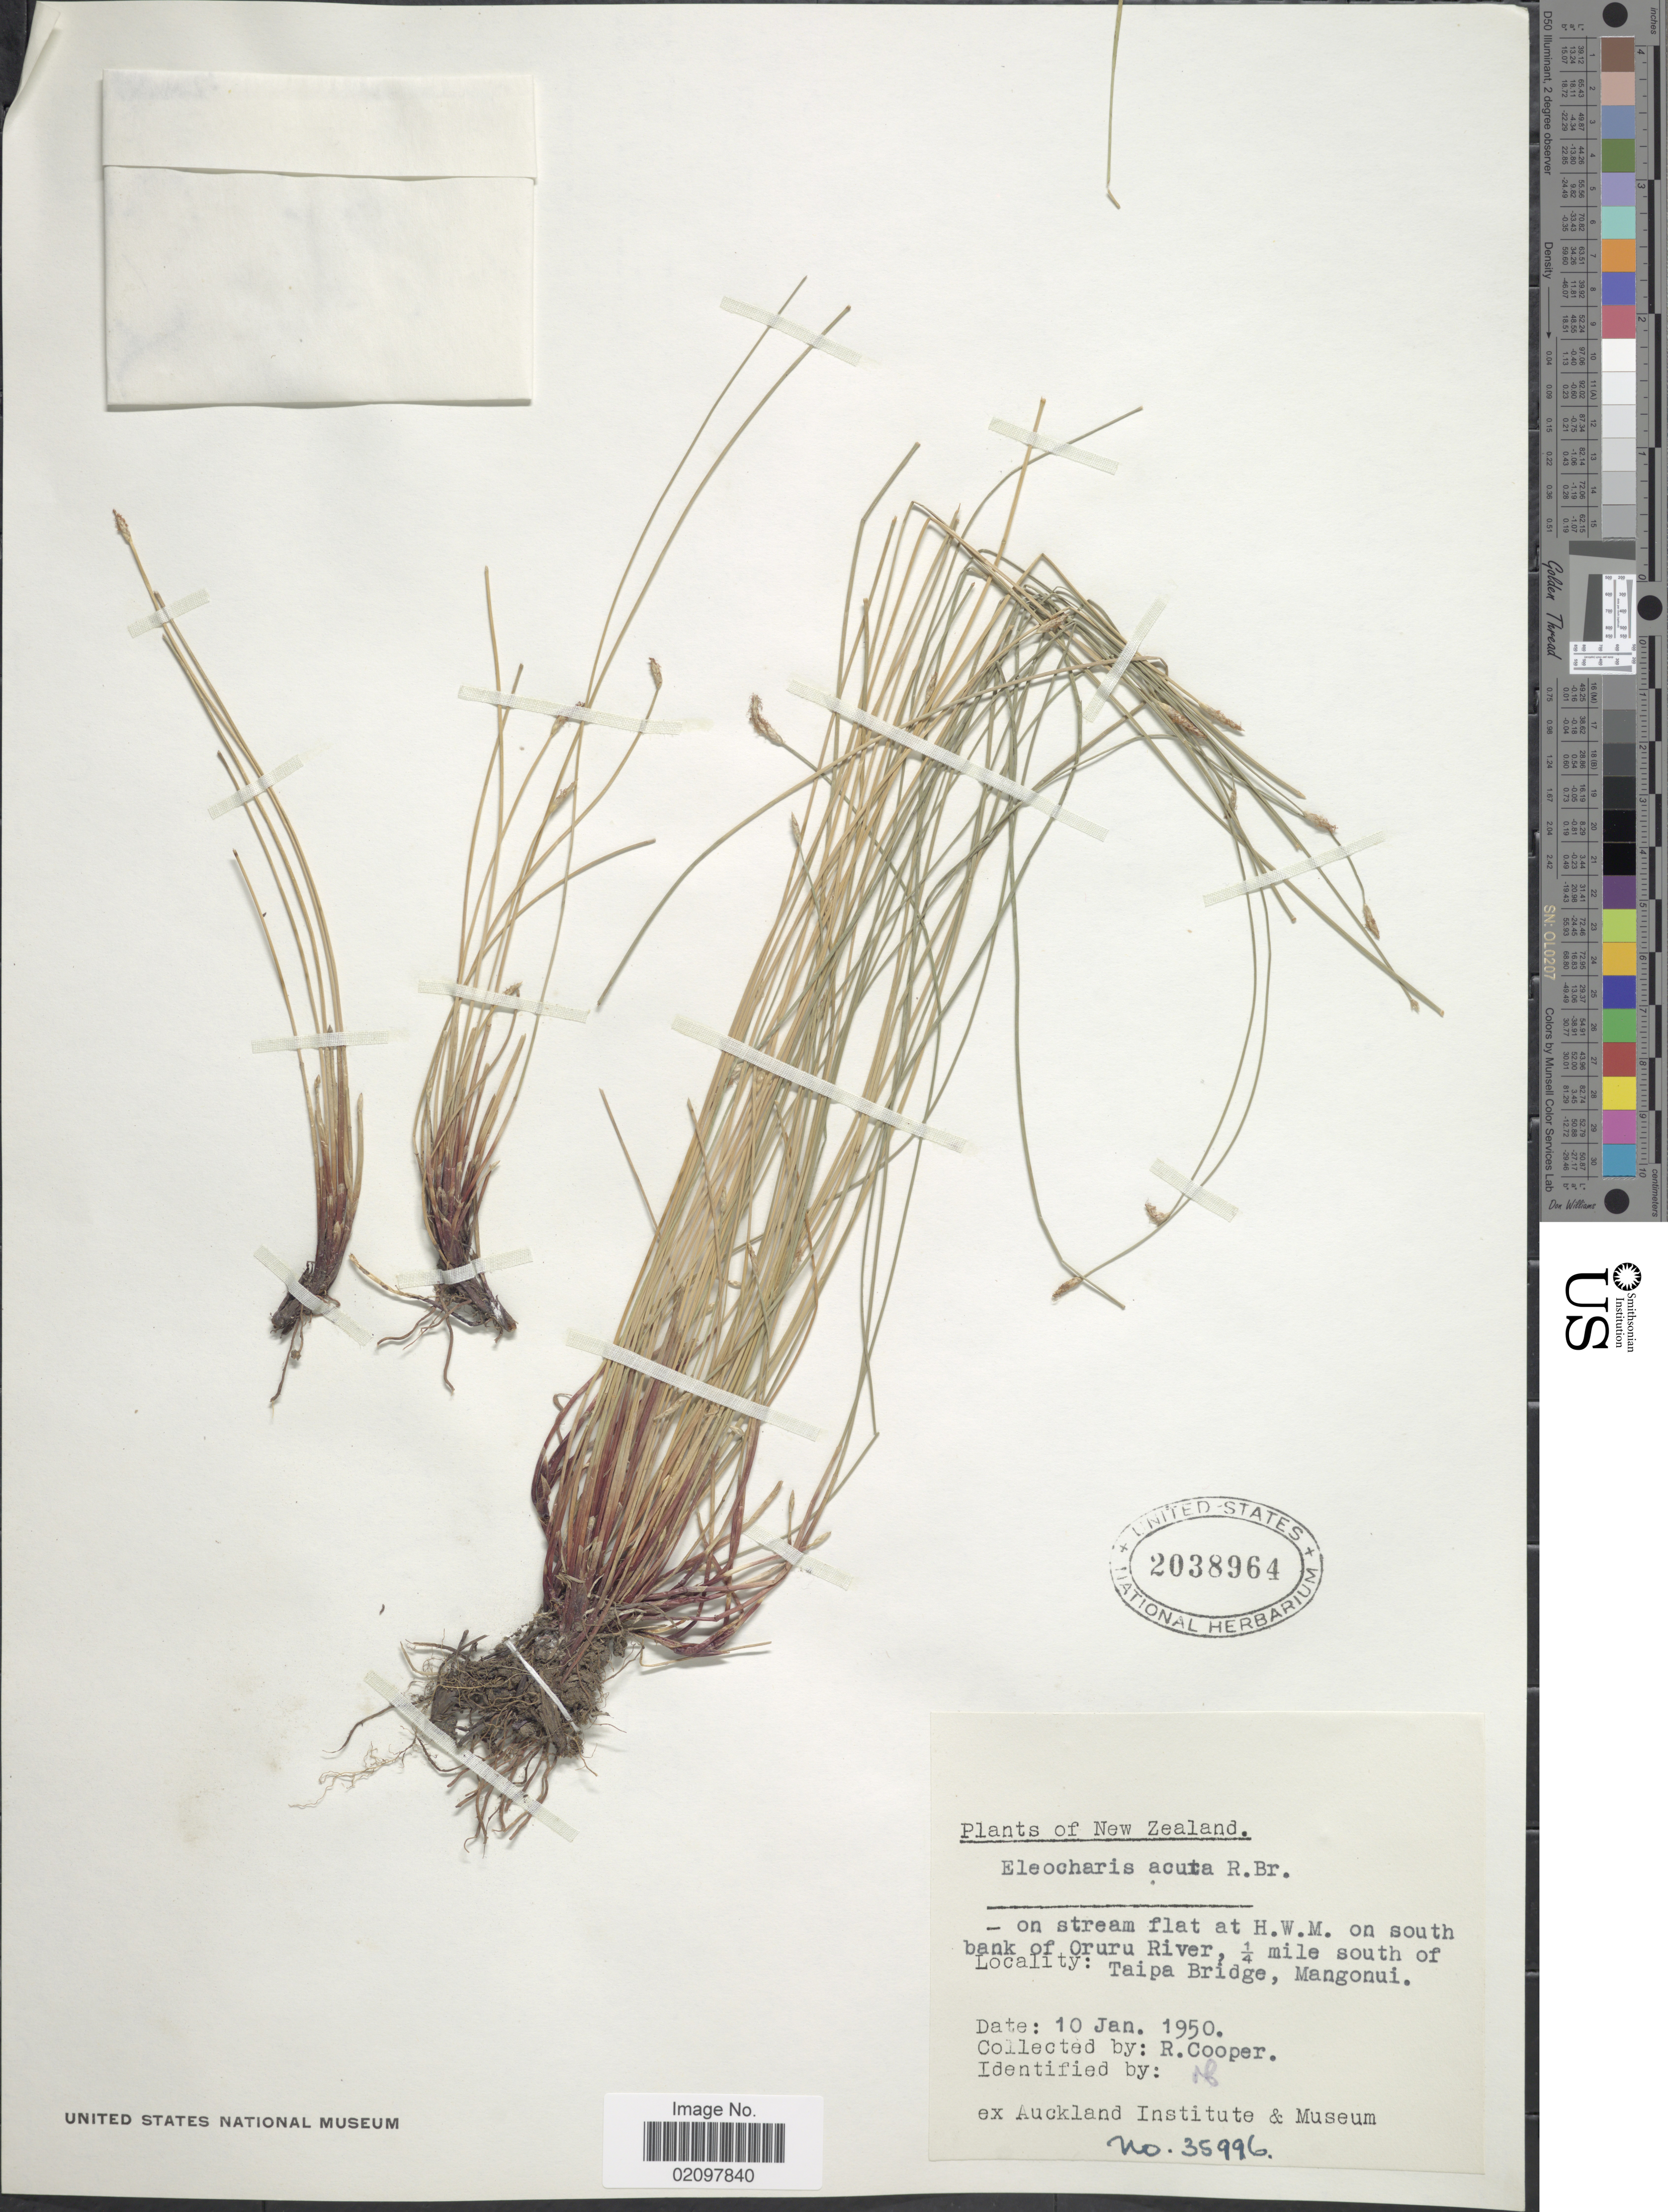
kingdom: Plantae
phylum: Tracheophyta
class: Liliopsida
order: Poales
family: Cyperaceae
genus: Eleocharis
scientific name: Eleocharis acuta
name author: R. Br.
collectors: R. Cooper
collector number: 35996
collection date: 1950-01-10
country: New Zealand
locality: On stream flat at H.W.M. on south bank of Oruru River, 1/4 mile south of Taipa Bridge, Mangonui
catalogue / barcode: US 2038964